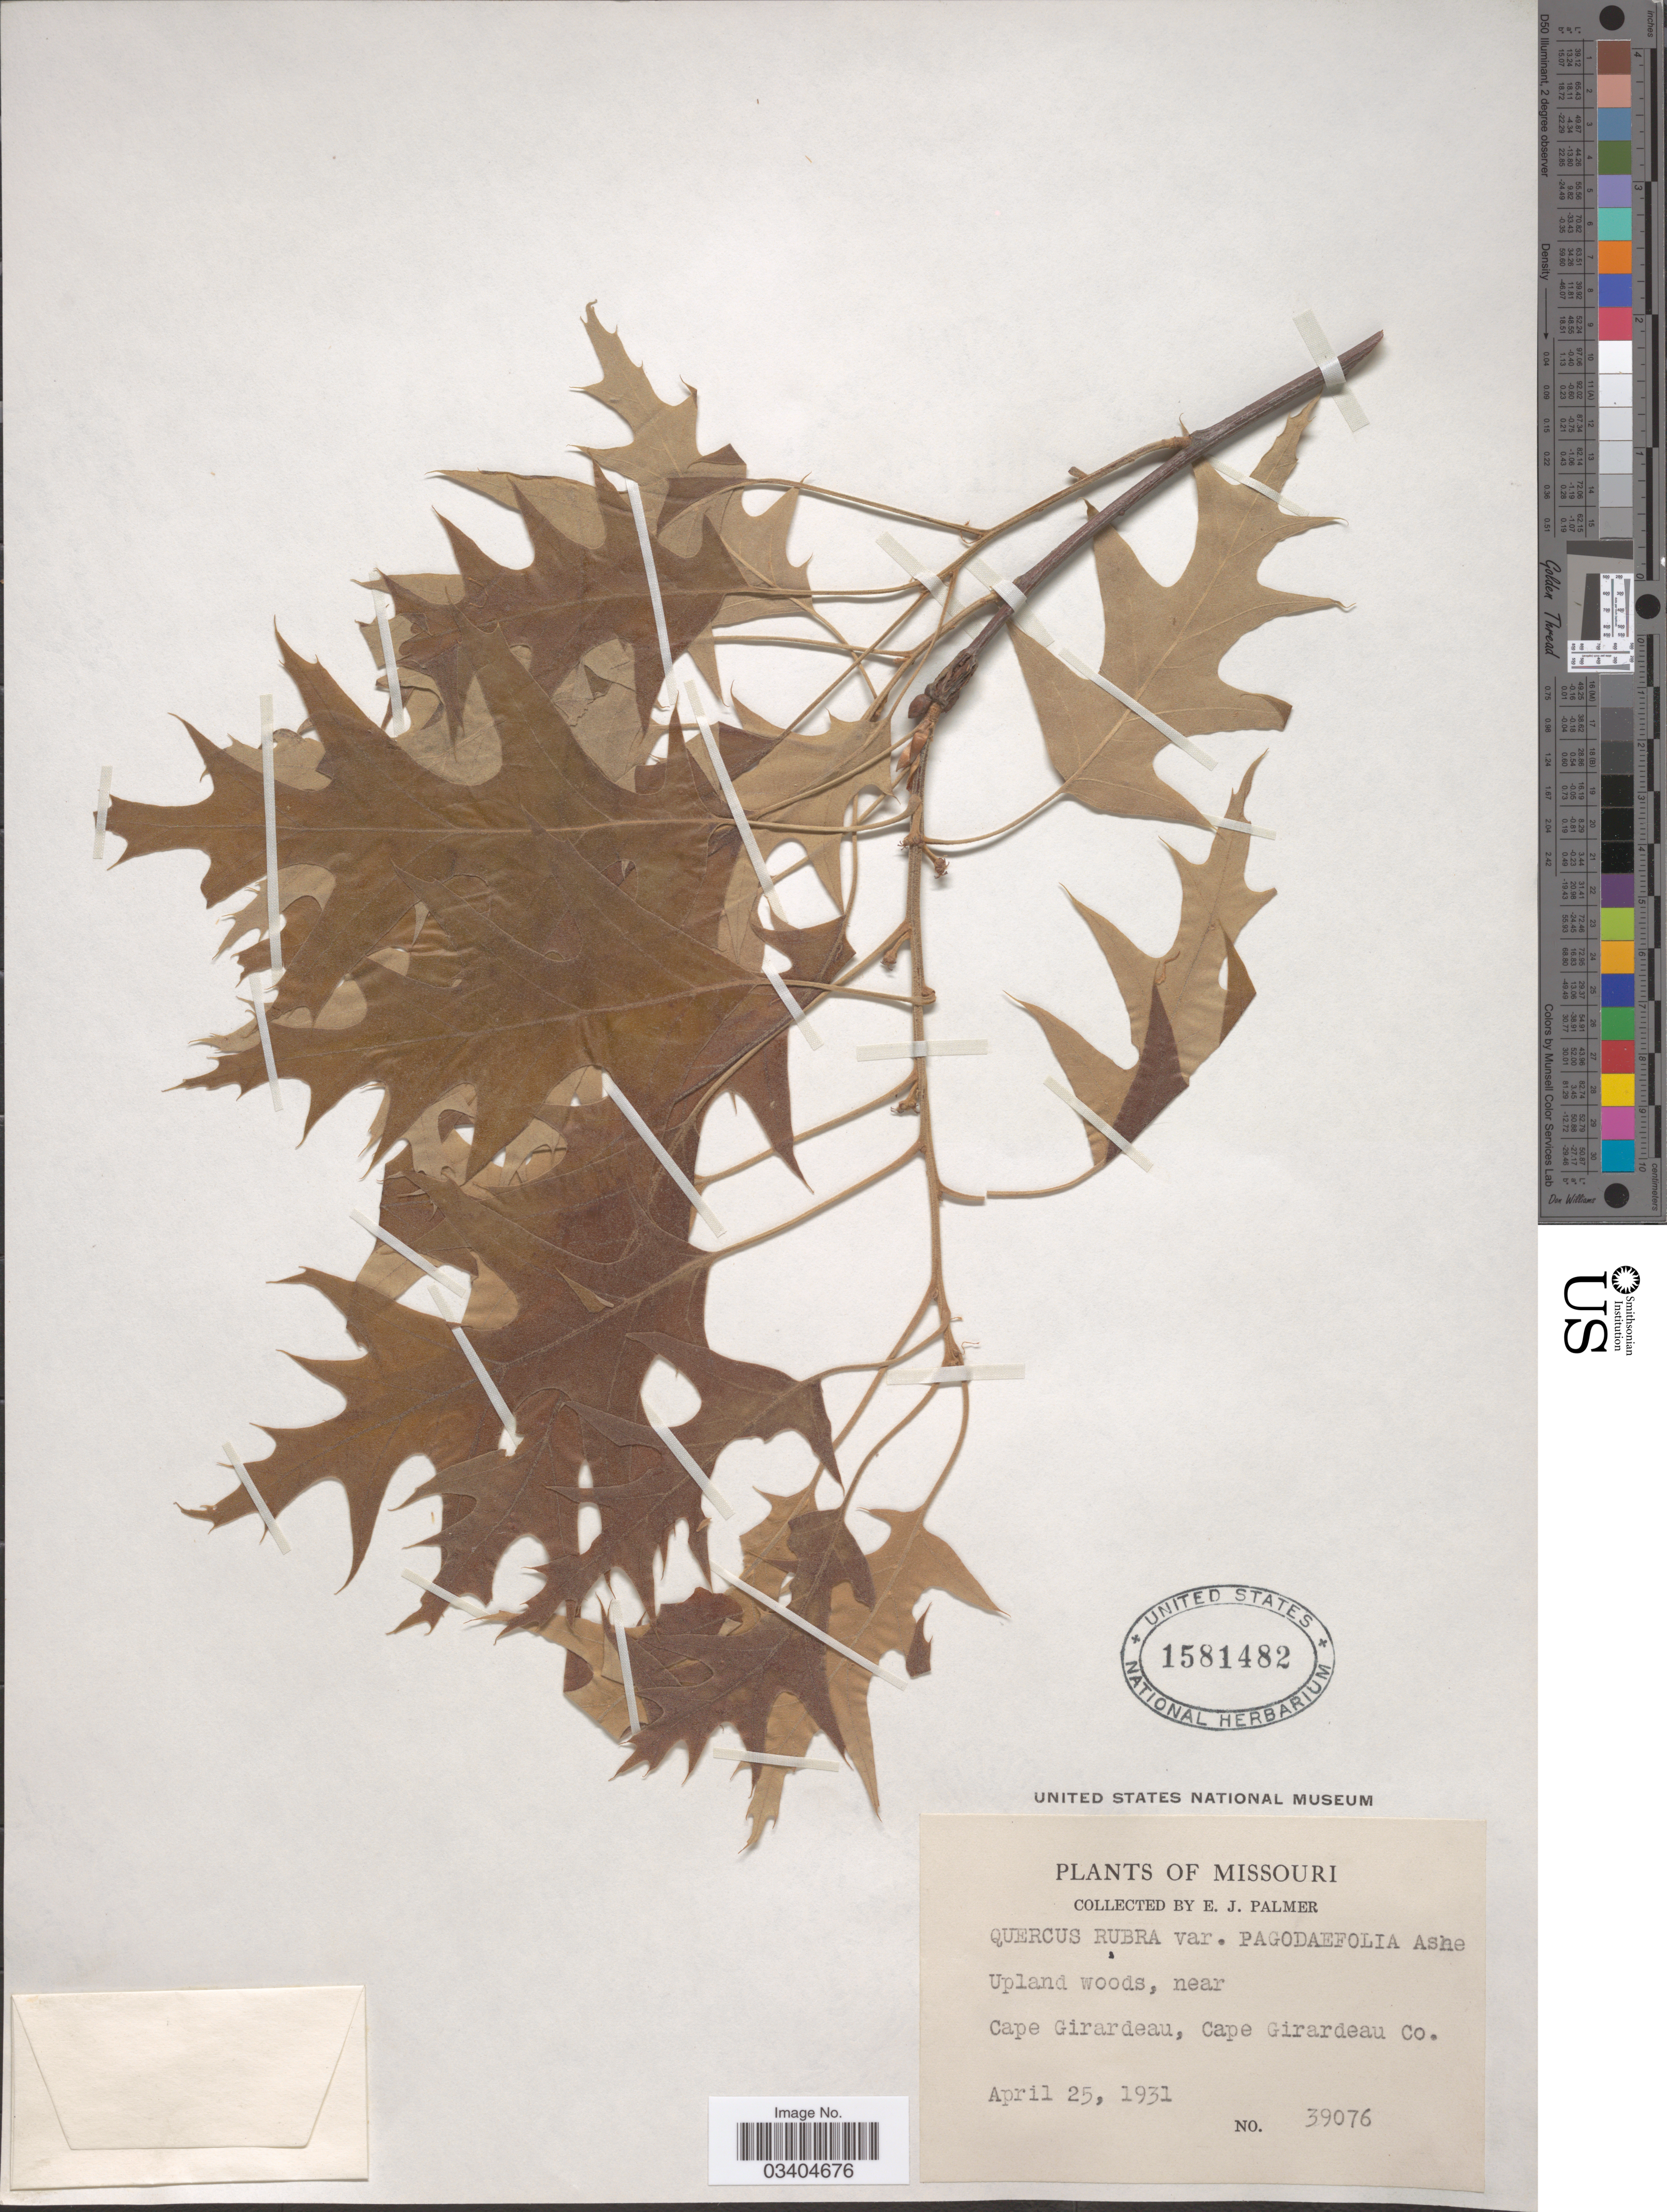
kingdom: Plantae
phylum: Tracheophyta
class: Magnoliopsida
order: Fagales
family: Fagaceae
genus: Quercus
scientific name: Quercus falcata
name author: Michx.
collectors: E. J. Palmer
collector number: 39076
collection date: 1931-04-25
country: United States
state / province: Missouri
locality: Upland woods, near Cape Girardeau, Cape Girardeau Co.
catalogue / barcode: US 1581482